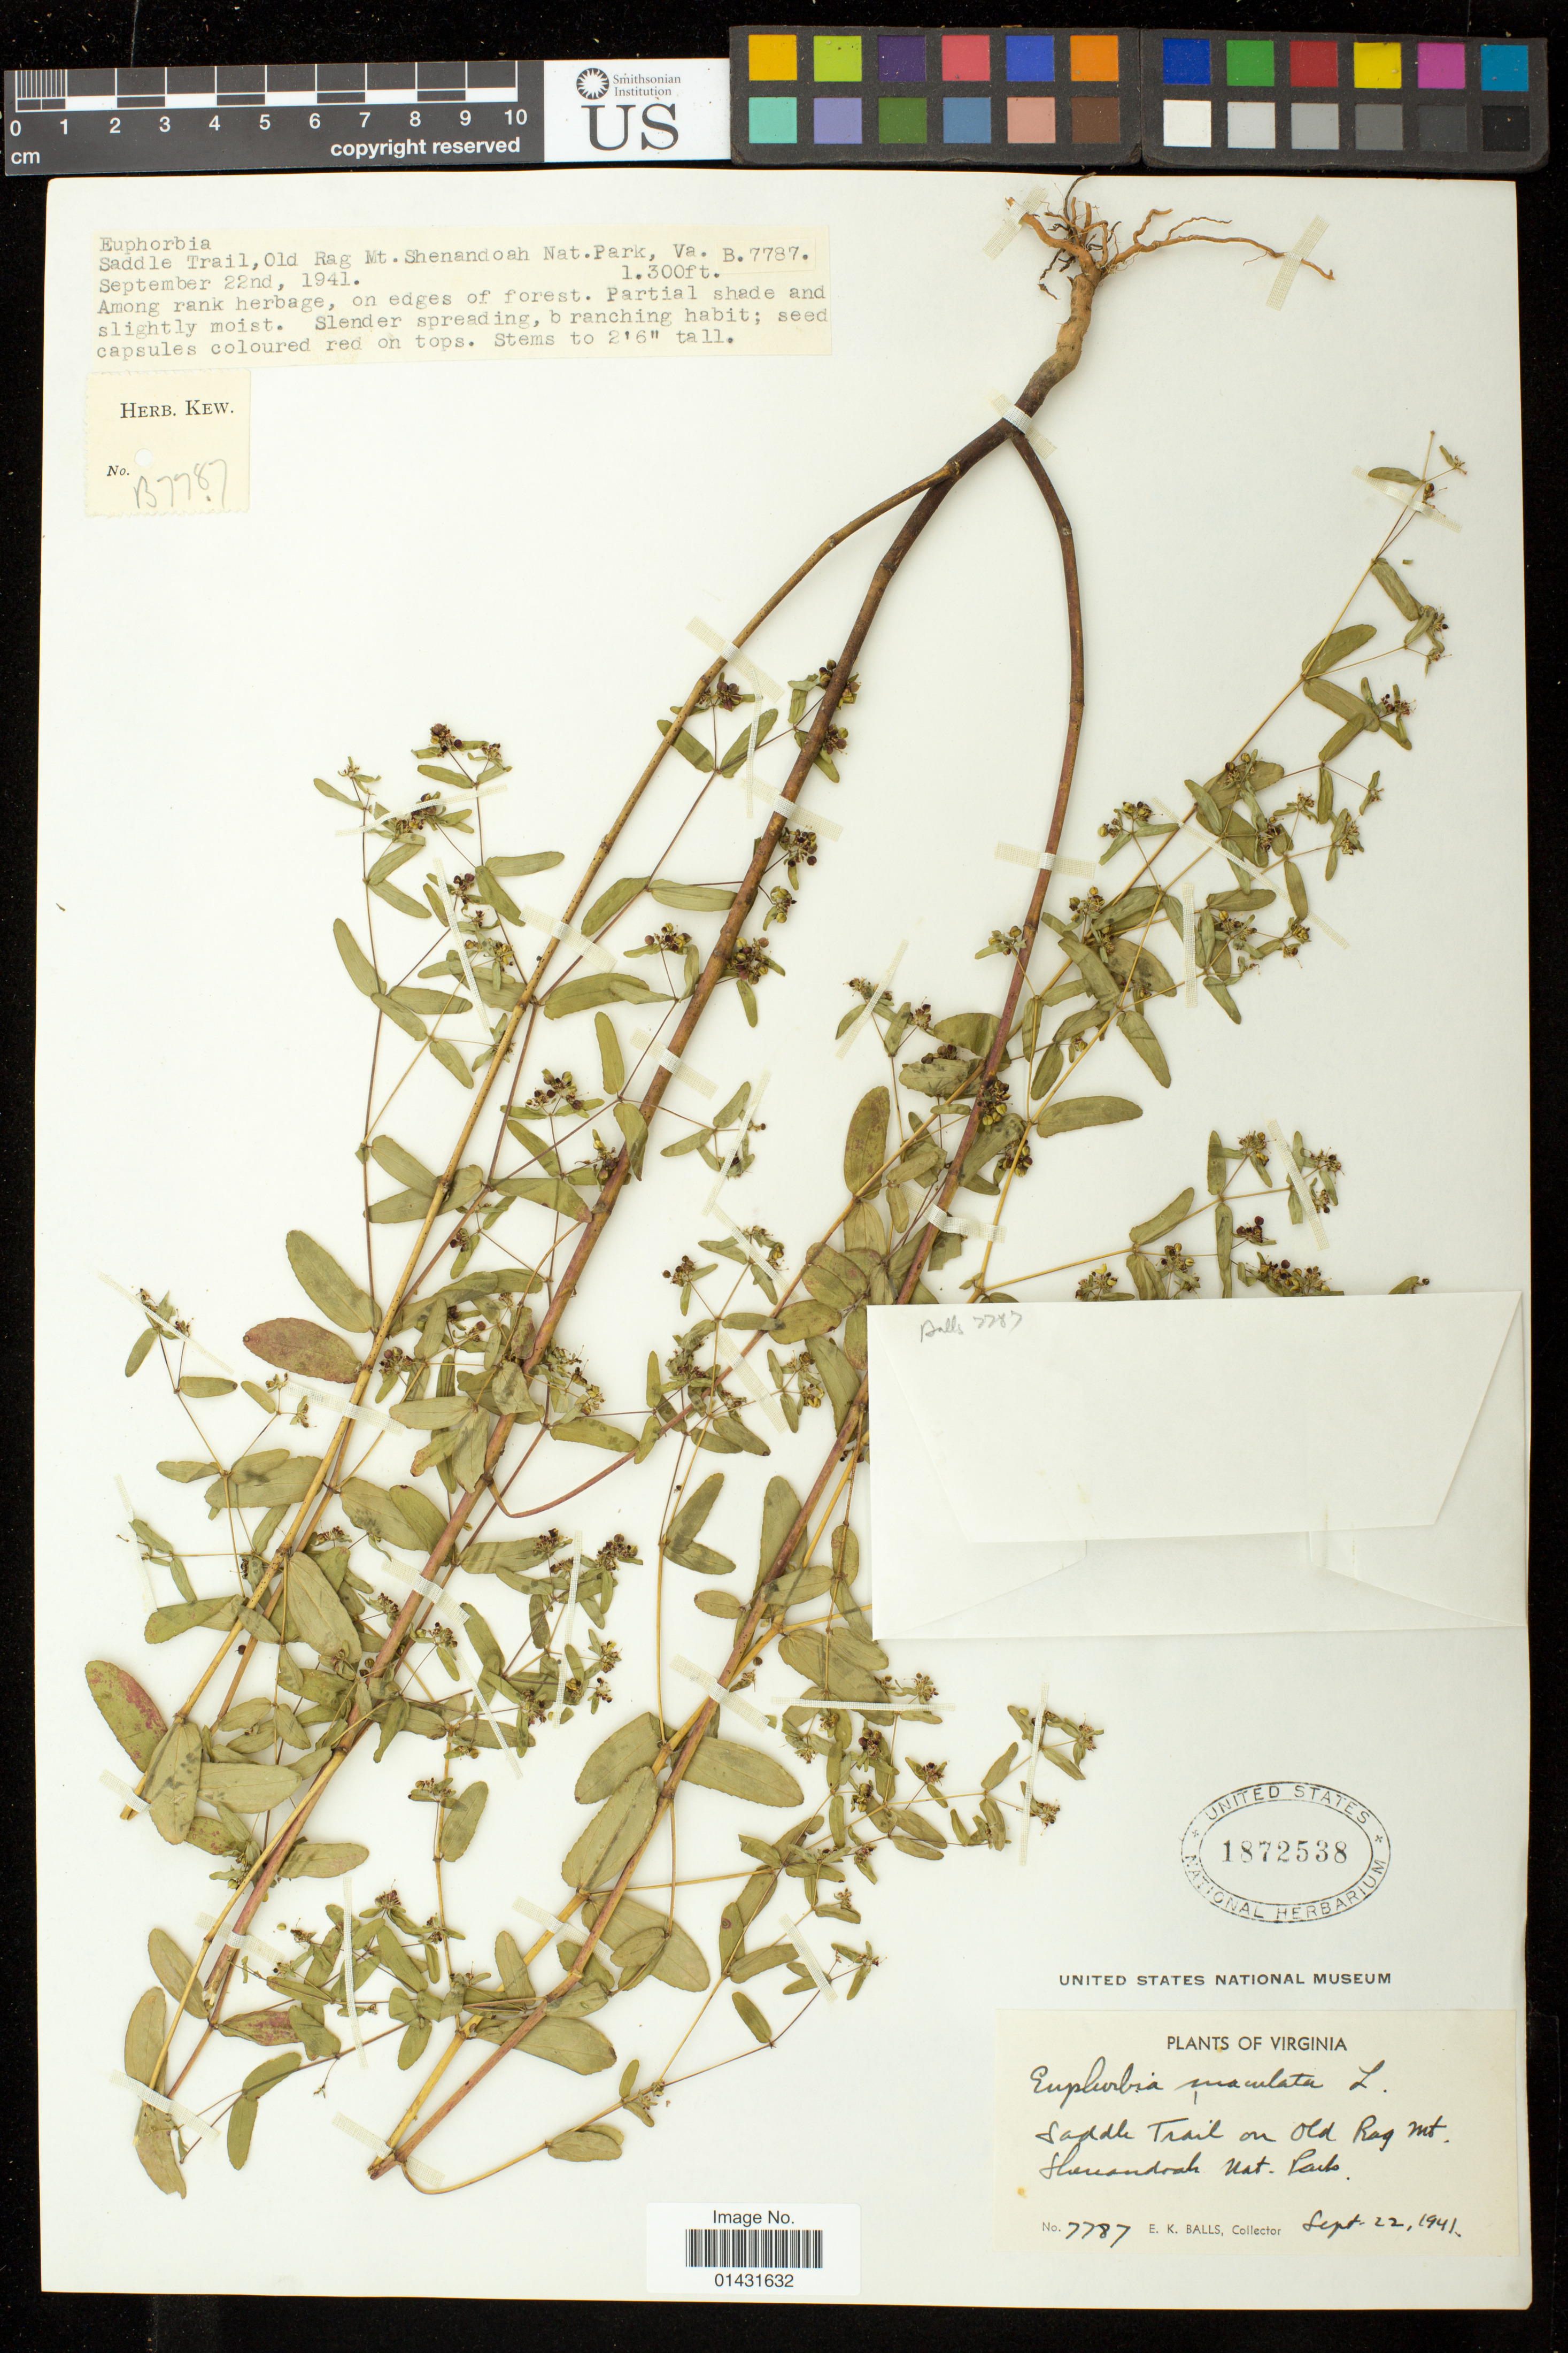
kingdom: Plantae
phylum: Tracheophyta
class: Magnoliopsida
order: Malpighiales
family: Euphorbiaceae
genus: Euphorbia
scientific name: Euphorbia hypericifolia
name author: L.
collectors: E. K. Balls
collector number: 7787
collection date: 1941-09-22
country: United States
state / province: Virginia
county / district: Madison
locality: Saddle Trail on Old Rag Mt. Shenandoah Nat. Park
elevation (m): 396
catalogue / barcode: US 1872538